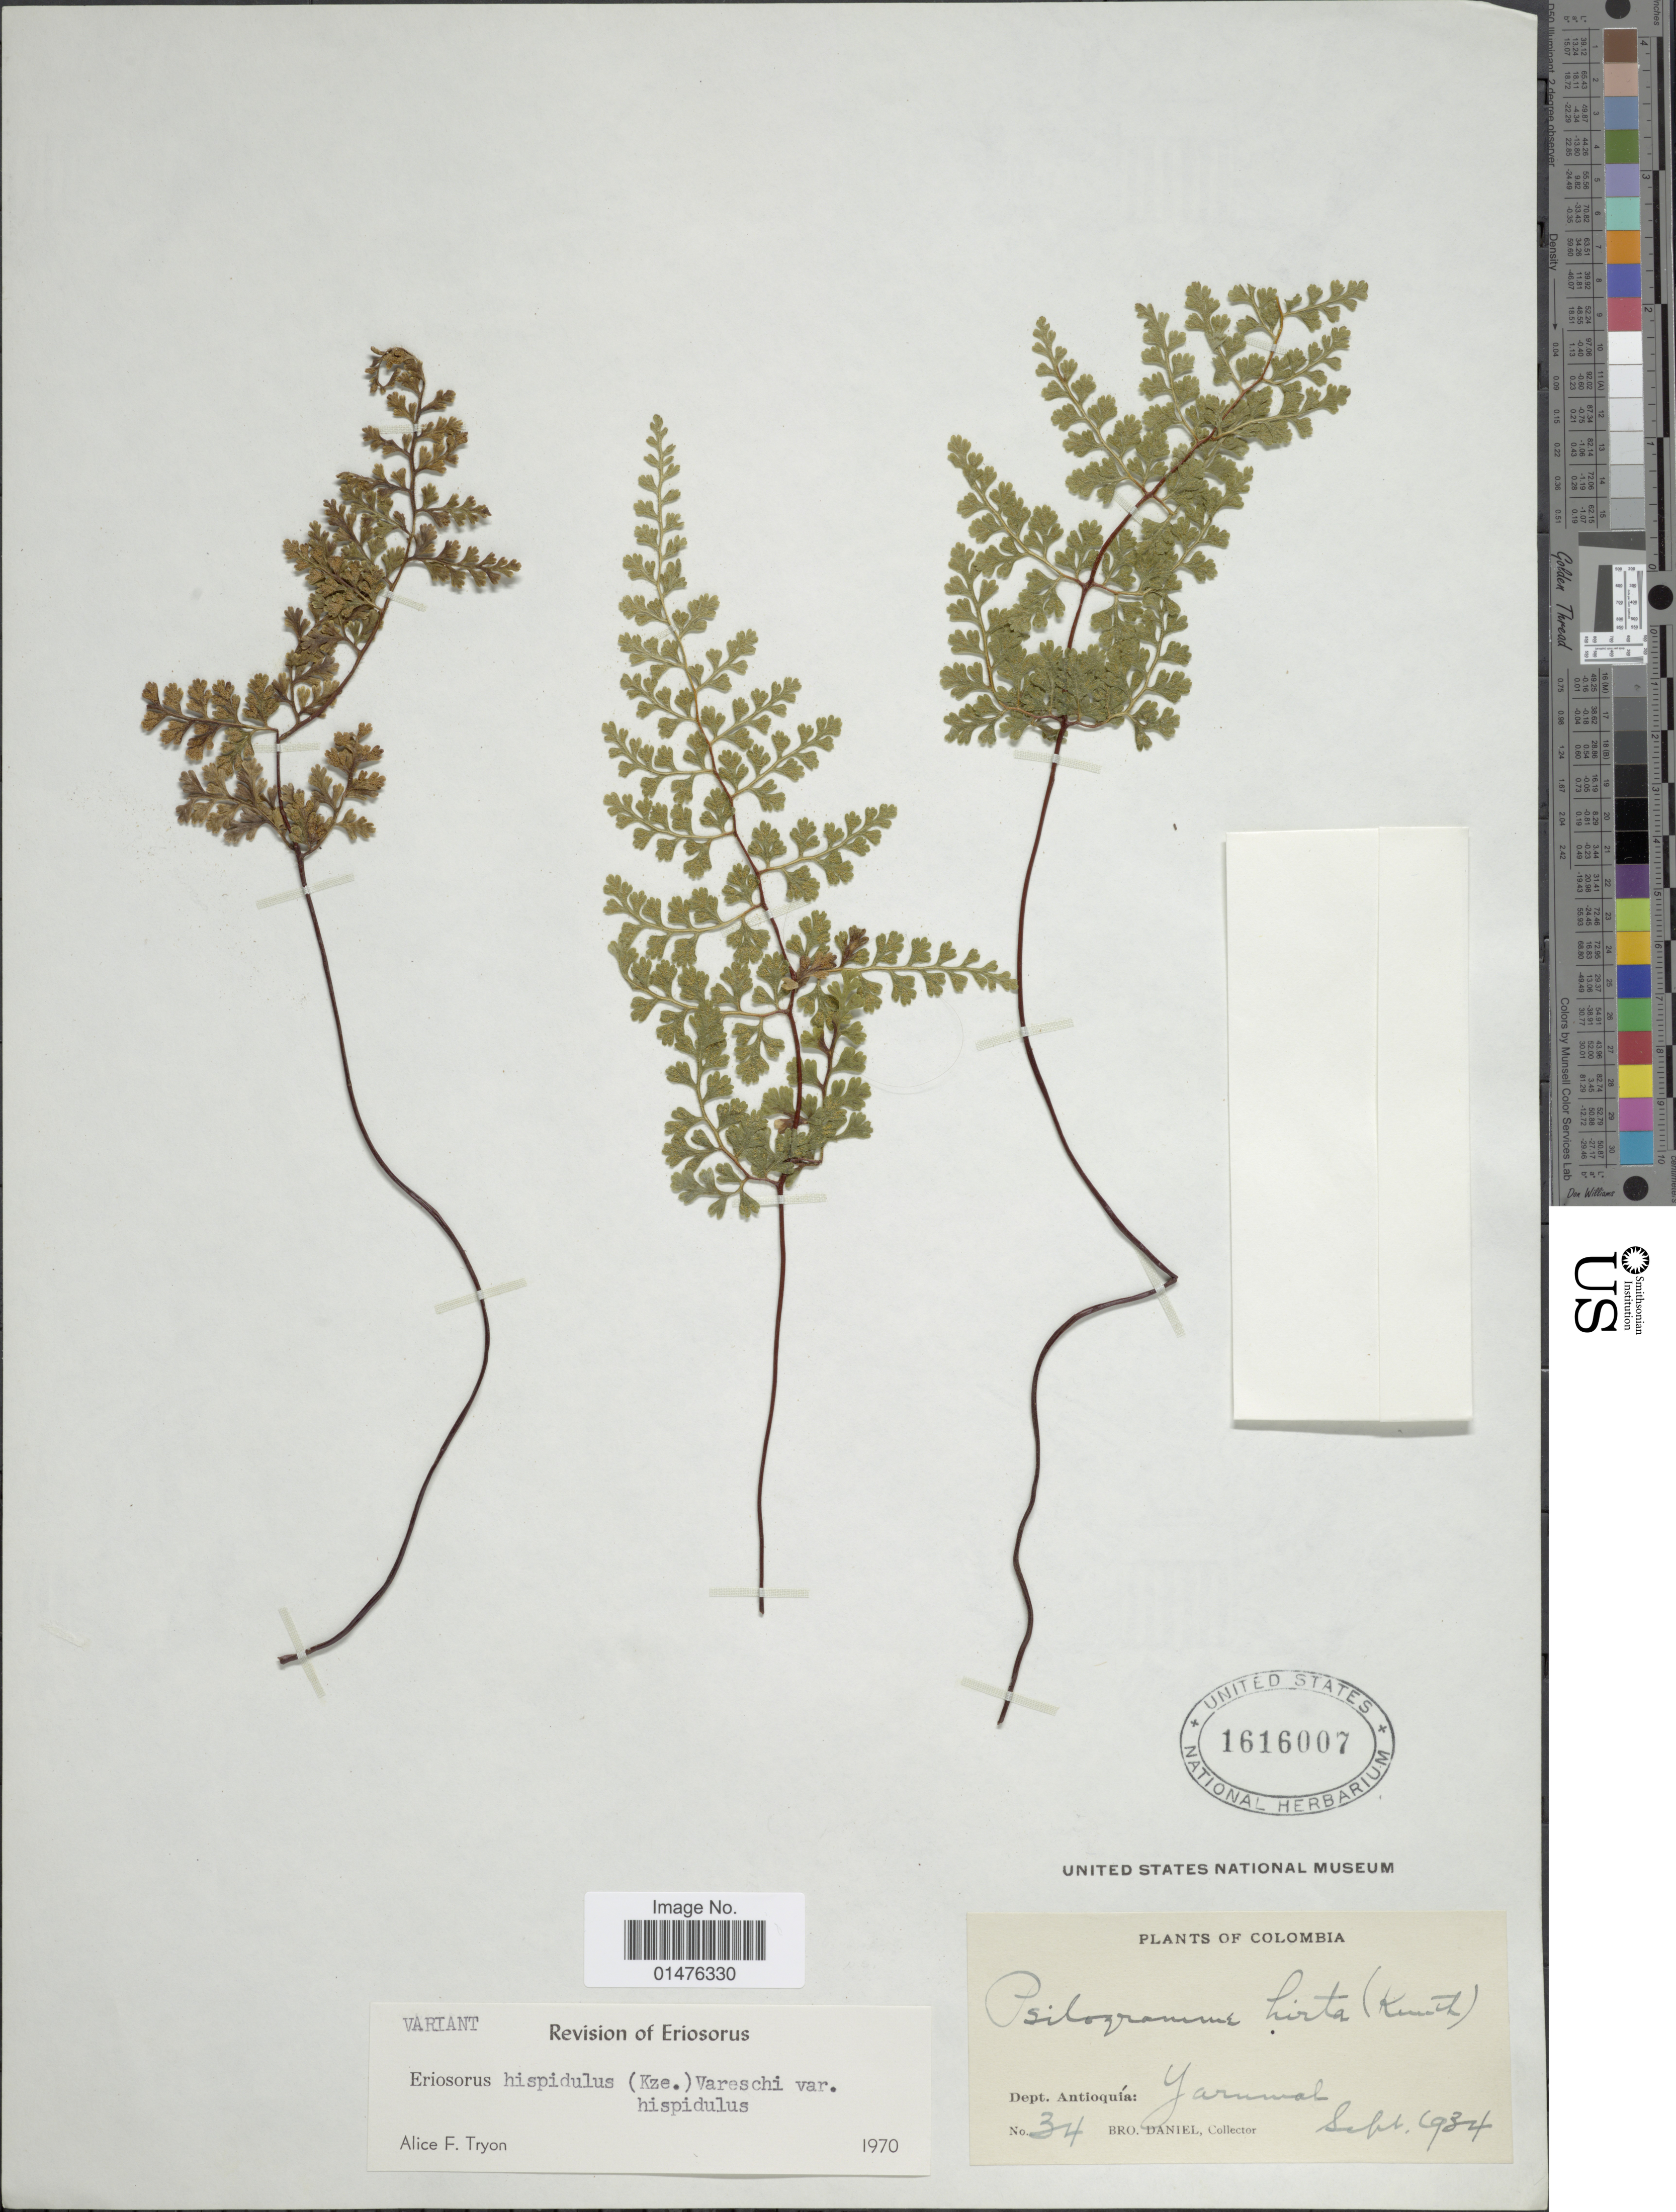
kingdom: Plantae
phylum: Tracheophyta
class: Polypodiopsida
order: Polypodiales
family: Pteridaceae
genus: Jamesonia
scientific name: Jamesonia hispidula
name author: Kunze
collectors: Bro. Daniel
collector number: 34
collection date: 1934-09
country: Colombia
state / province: Antioquia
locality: Dept. Antioquía: Yarumal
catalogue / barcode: US 1616007